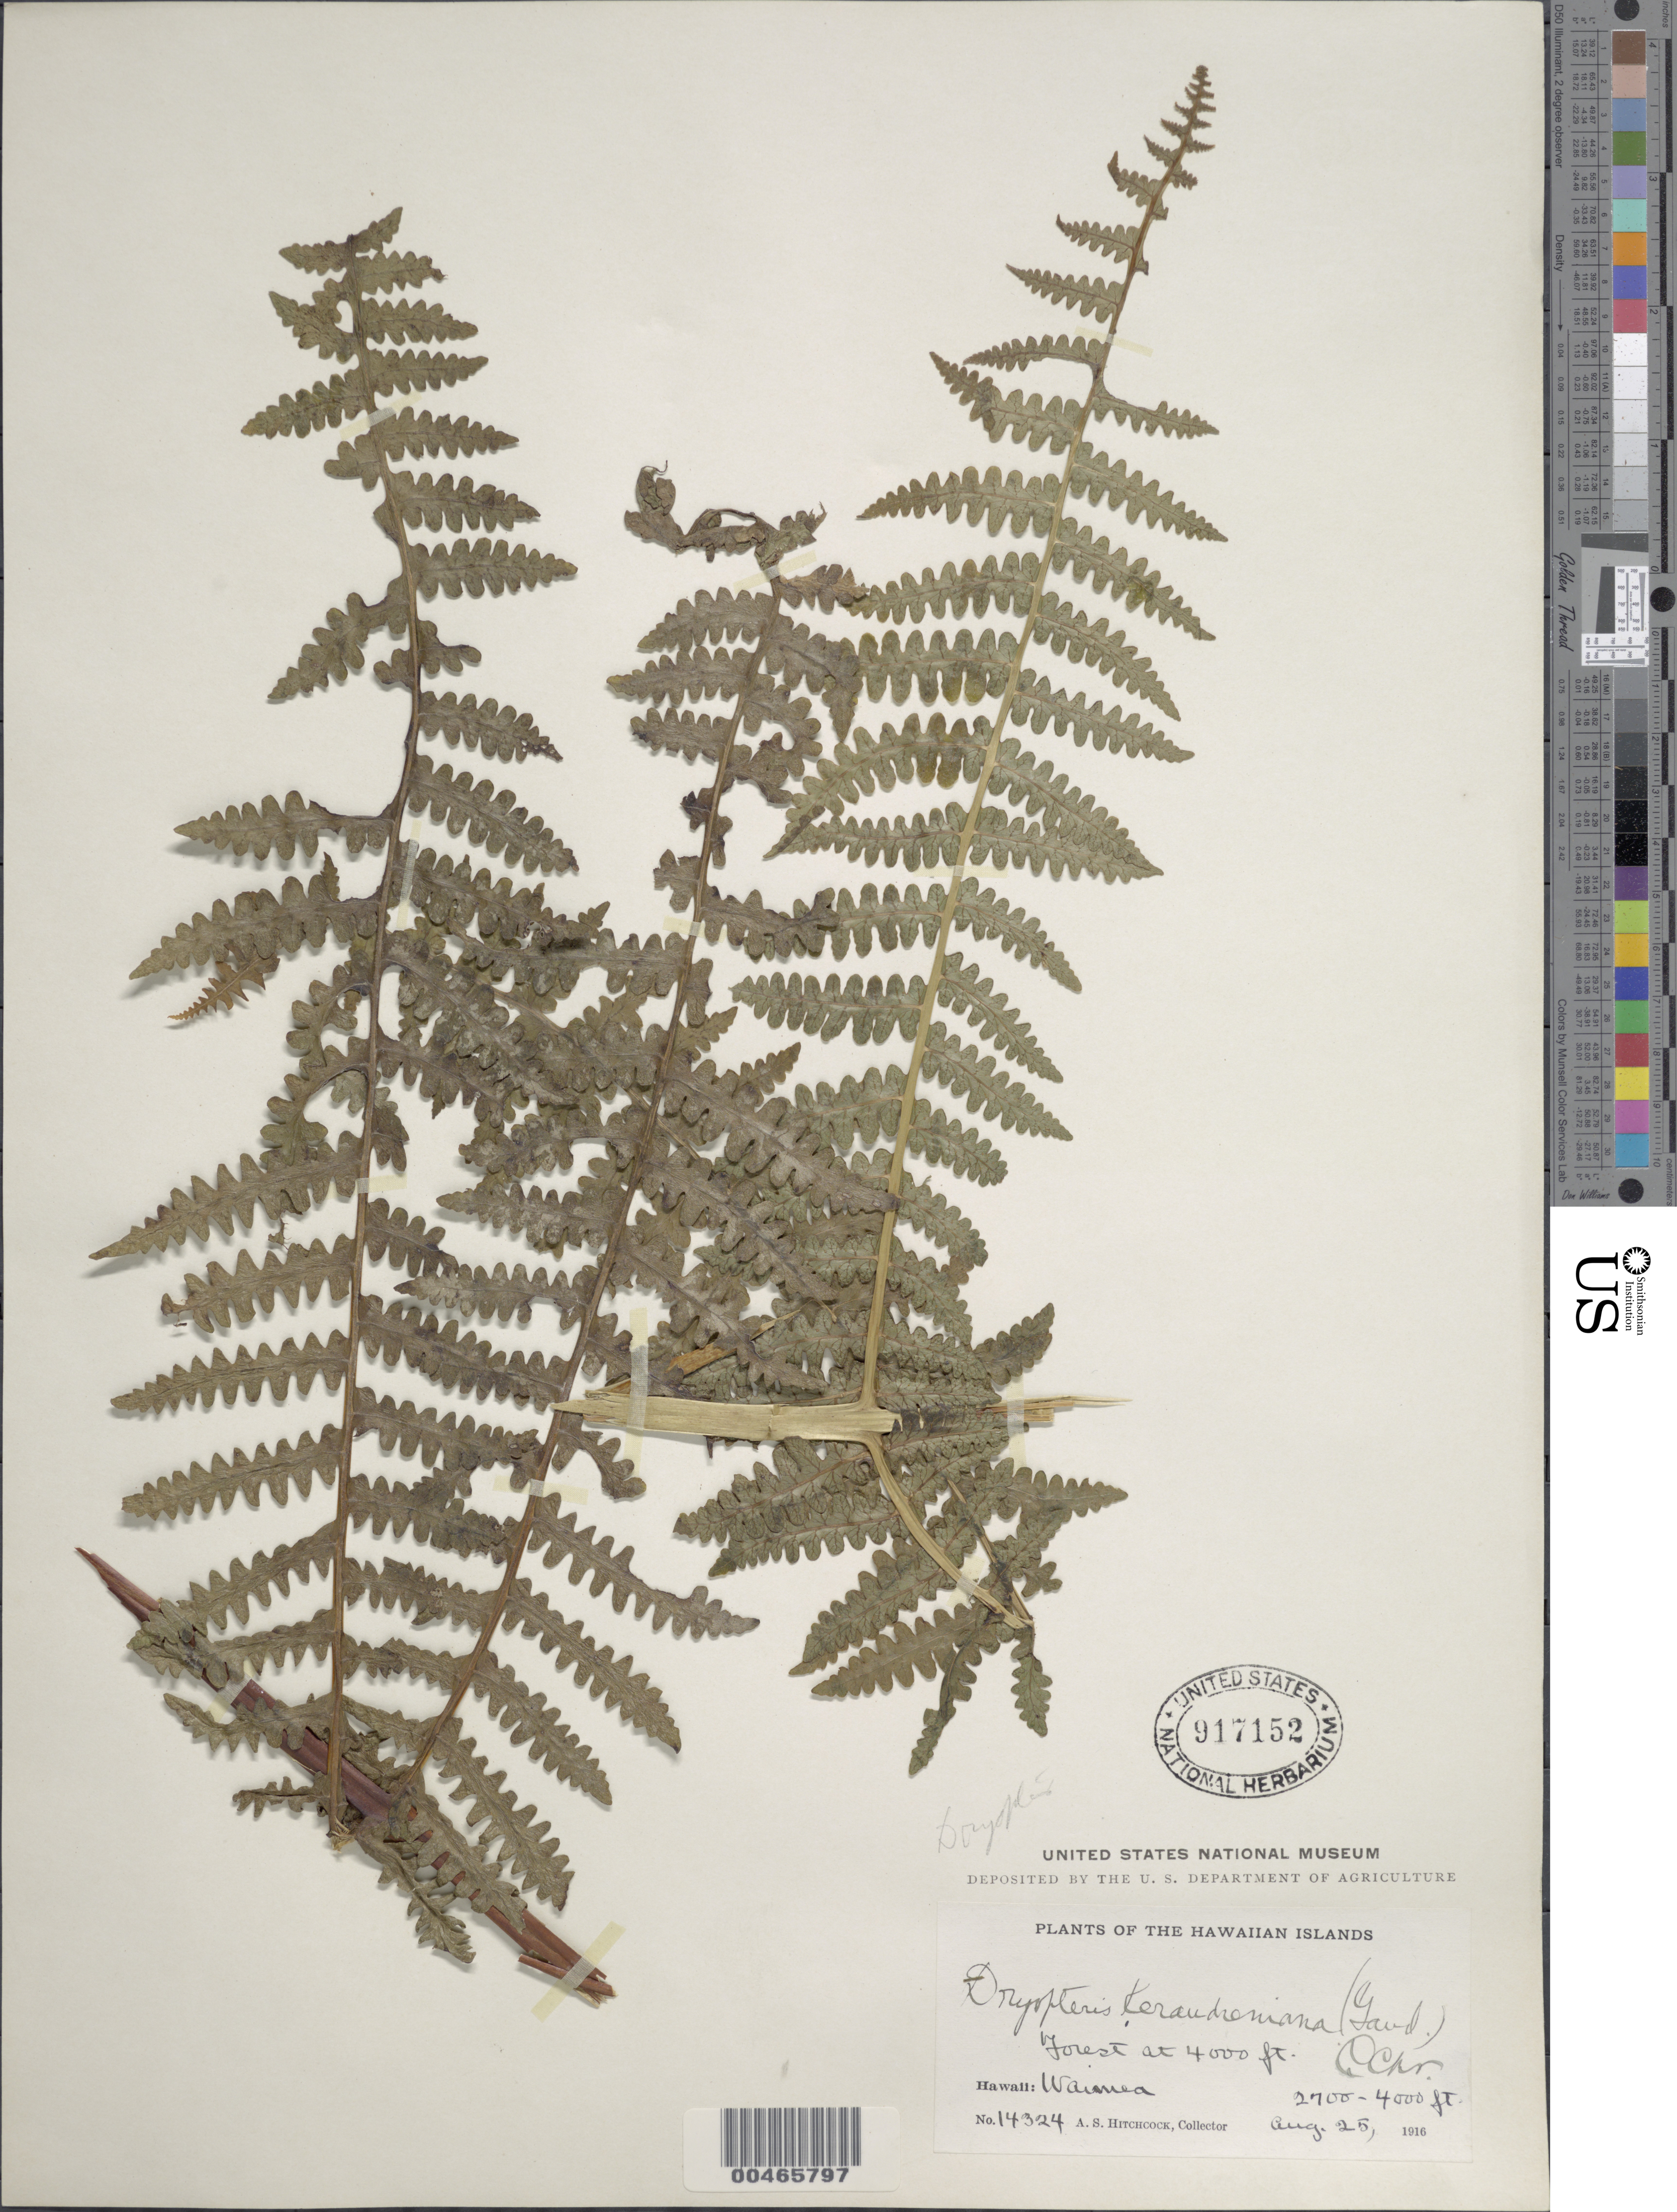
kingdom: Plantae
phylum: Tracheophyta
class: Polypodiopsida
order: Polypodiales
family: Thelypteridaceae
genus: Pseudophegopteris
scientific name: Pseudophegopteris keraudreniana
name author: (Gaudich.) Holttum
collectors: A. S. Hitchcock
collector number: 14324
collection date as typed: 25 Aug 1916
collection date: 1916-08-25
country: United States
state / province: Hawaii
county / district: Kauai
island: Kaua'i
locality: Waimea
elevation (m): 823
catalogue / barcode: US 917152